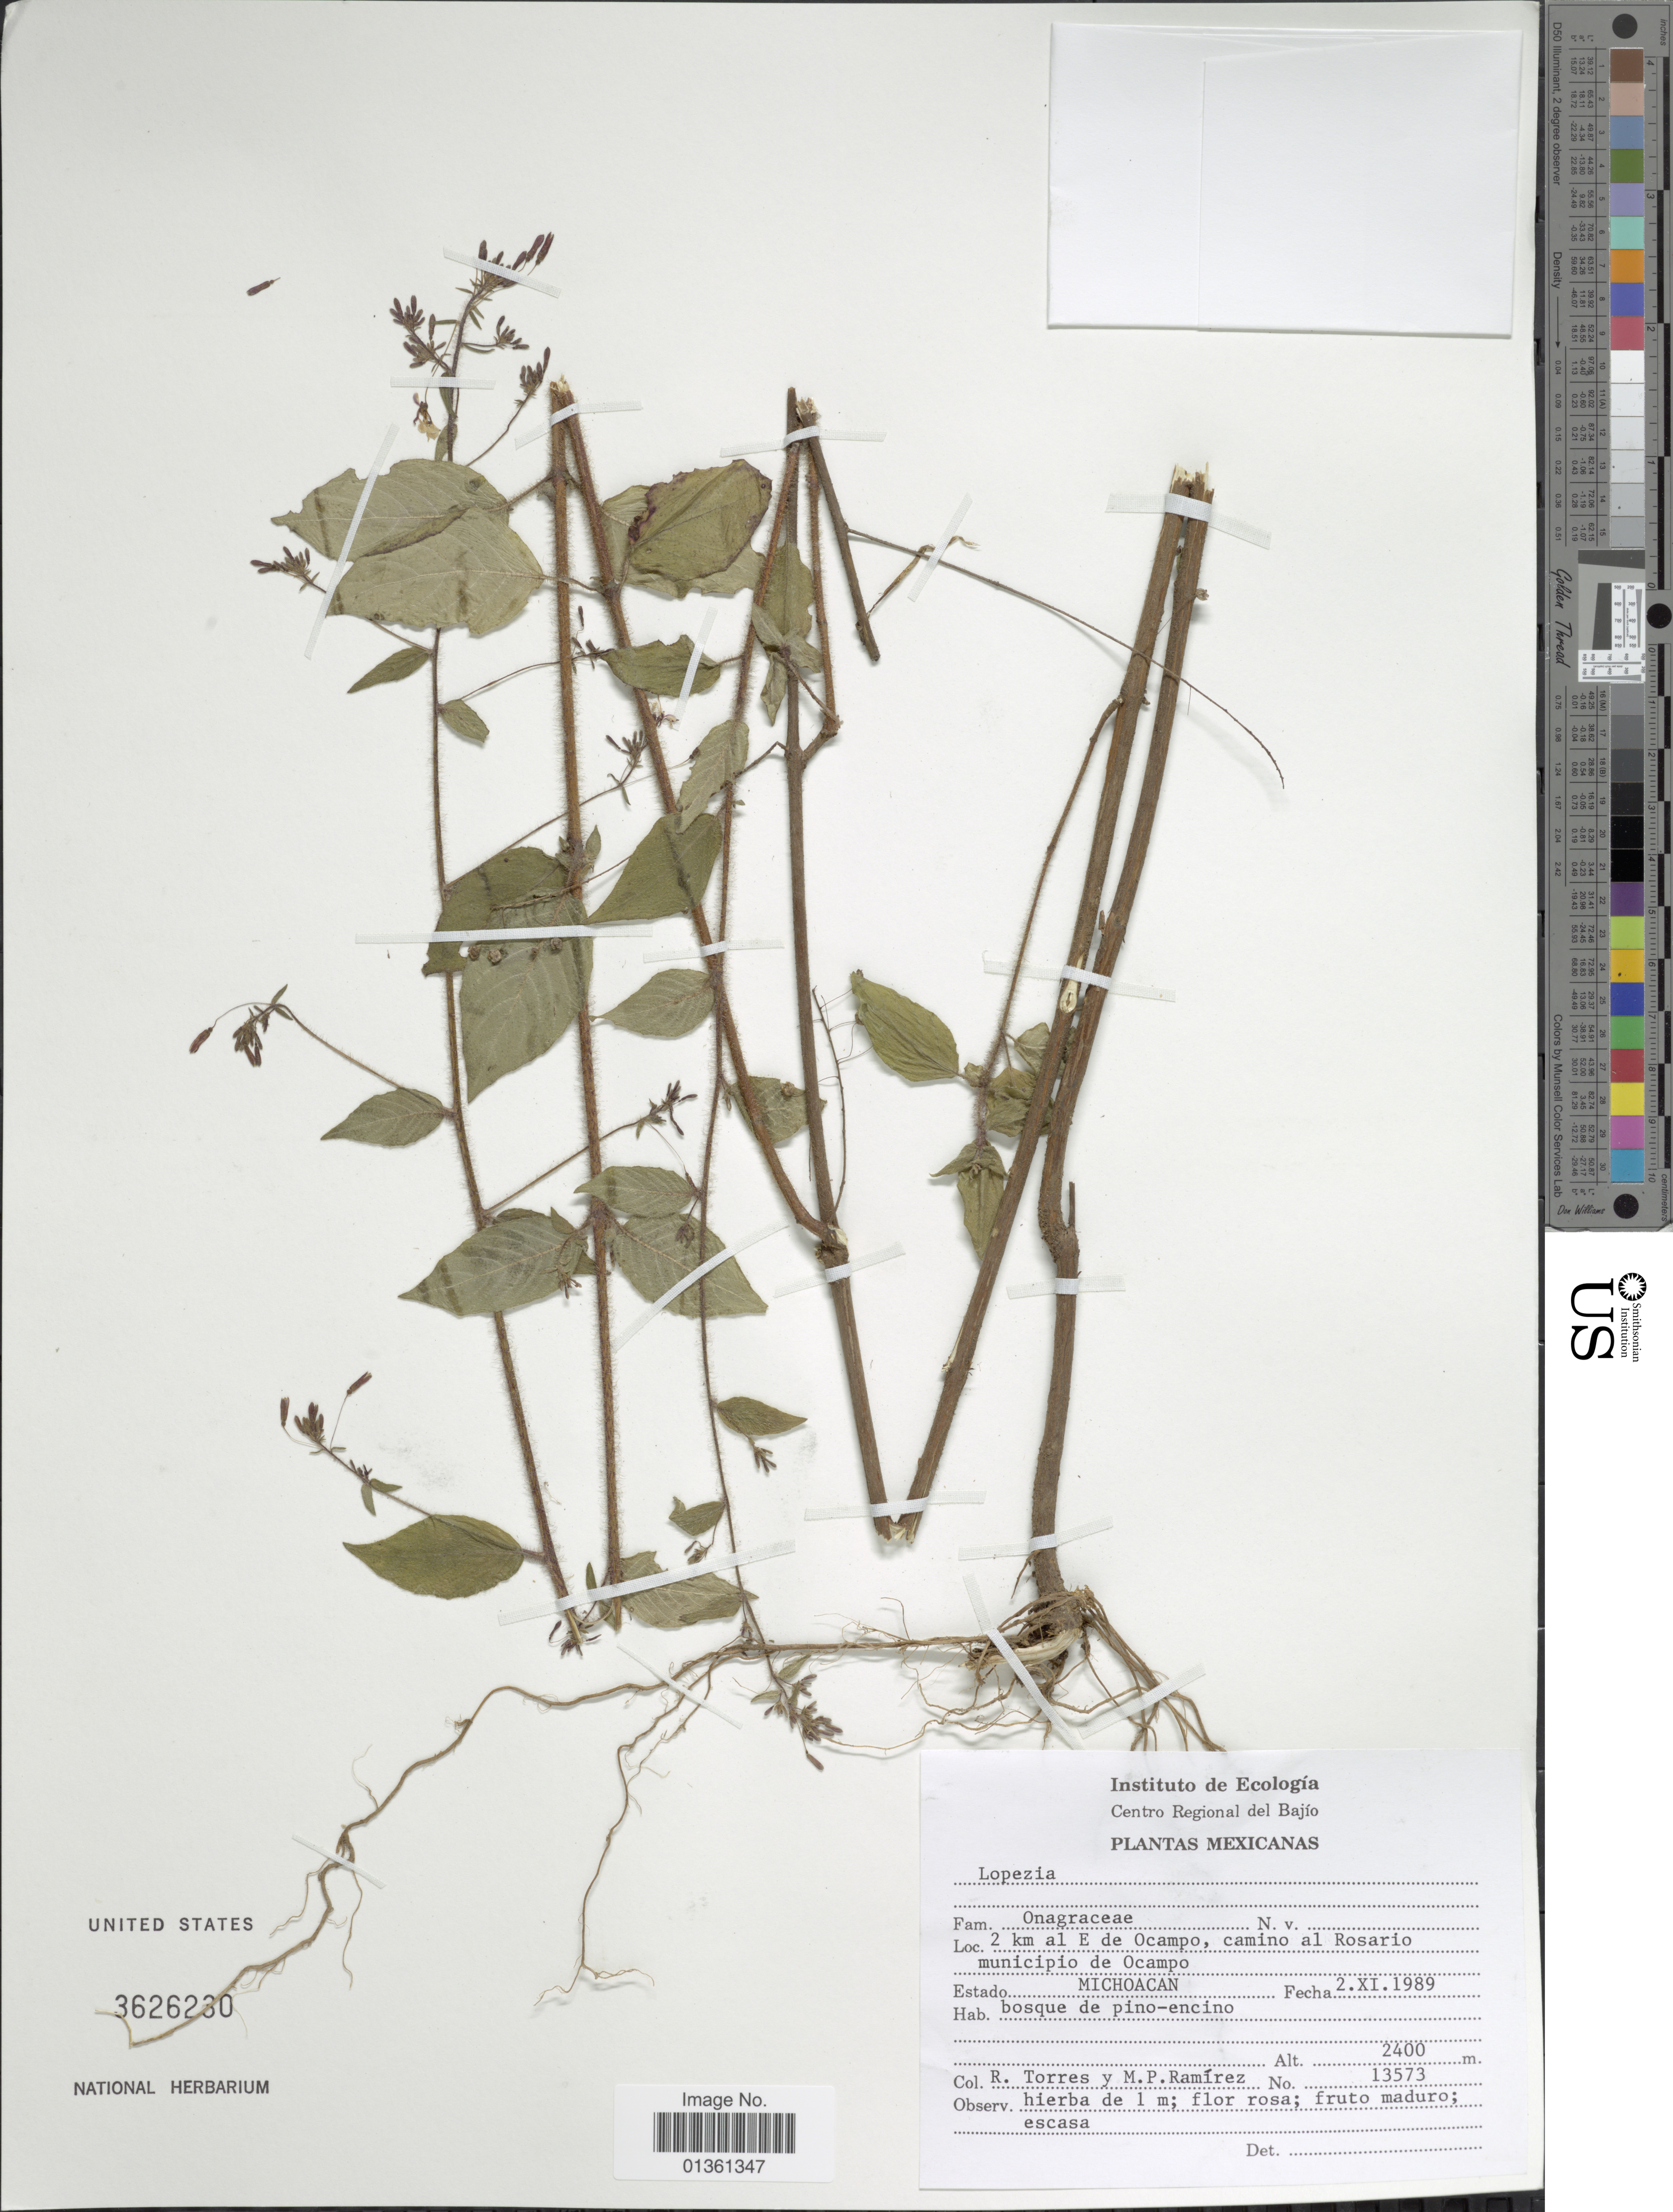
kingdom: Plantae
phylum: Tracheophyta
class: Magnoliopsida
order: Myrtales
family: Onagraceae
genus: Lopezia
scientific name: Lopezia sp.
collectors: R. Torres & M. Ramírez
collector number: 13573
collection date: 1989-11-02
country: Mexico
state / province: Michoacán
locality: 2 km al E de Ocampo, camino al Rosario municipio de Ocampo.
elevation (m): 2400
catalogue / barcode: US 3626230